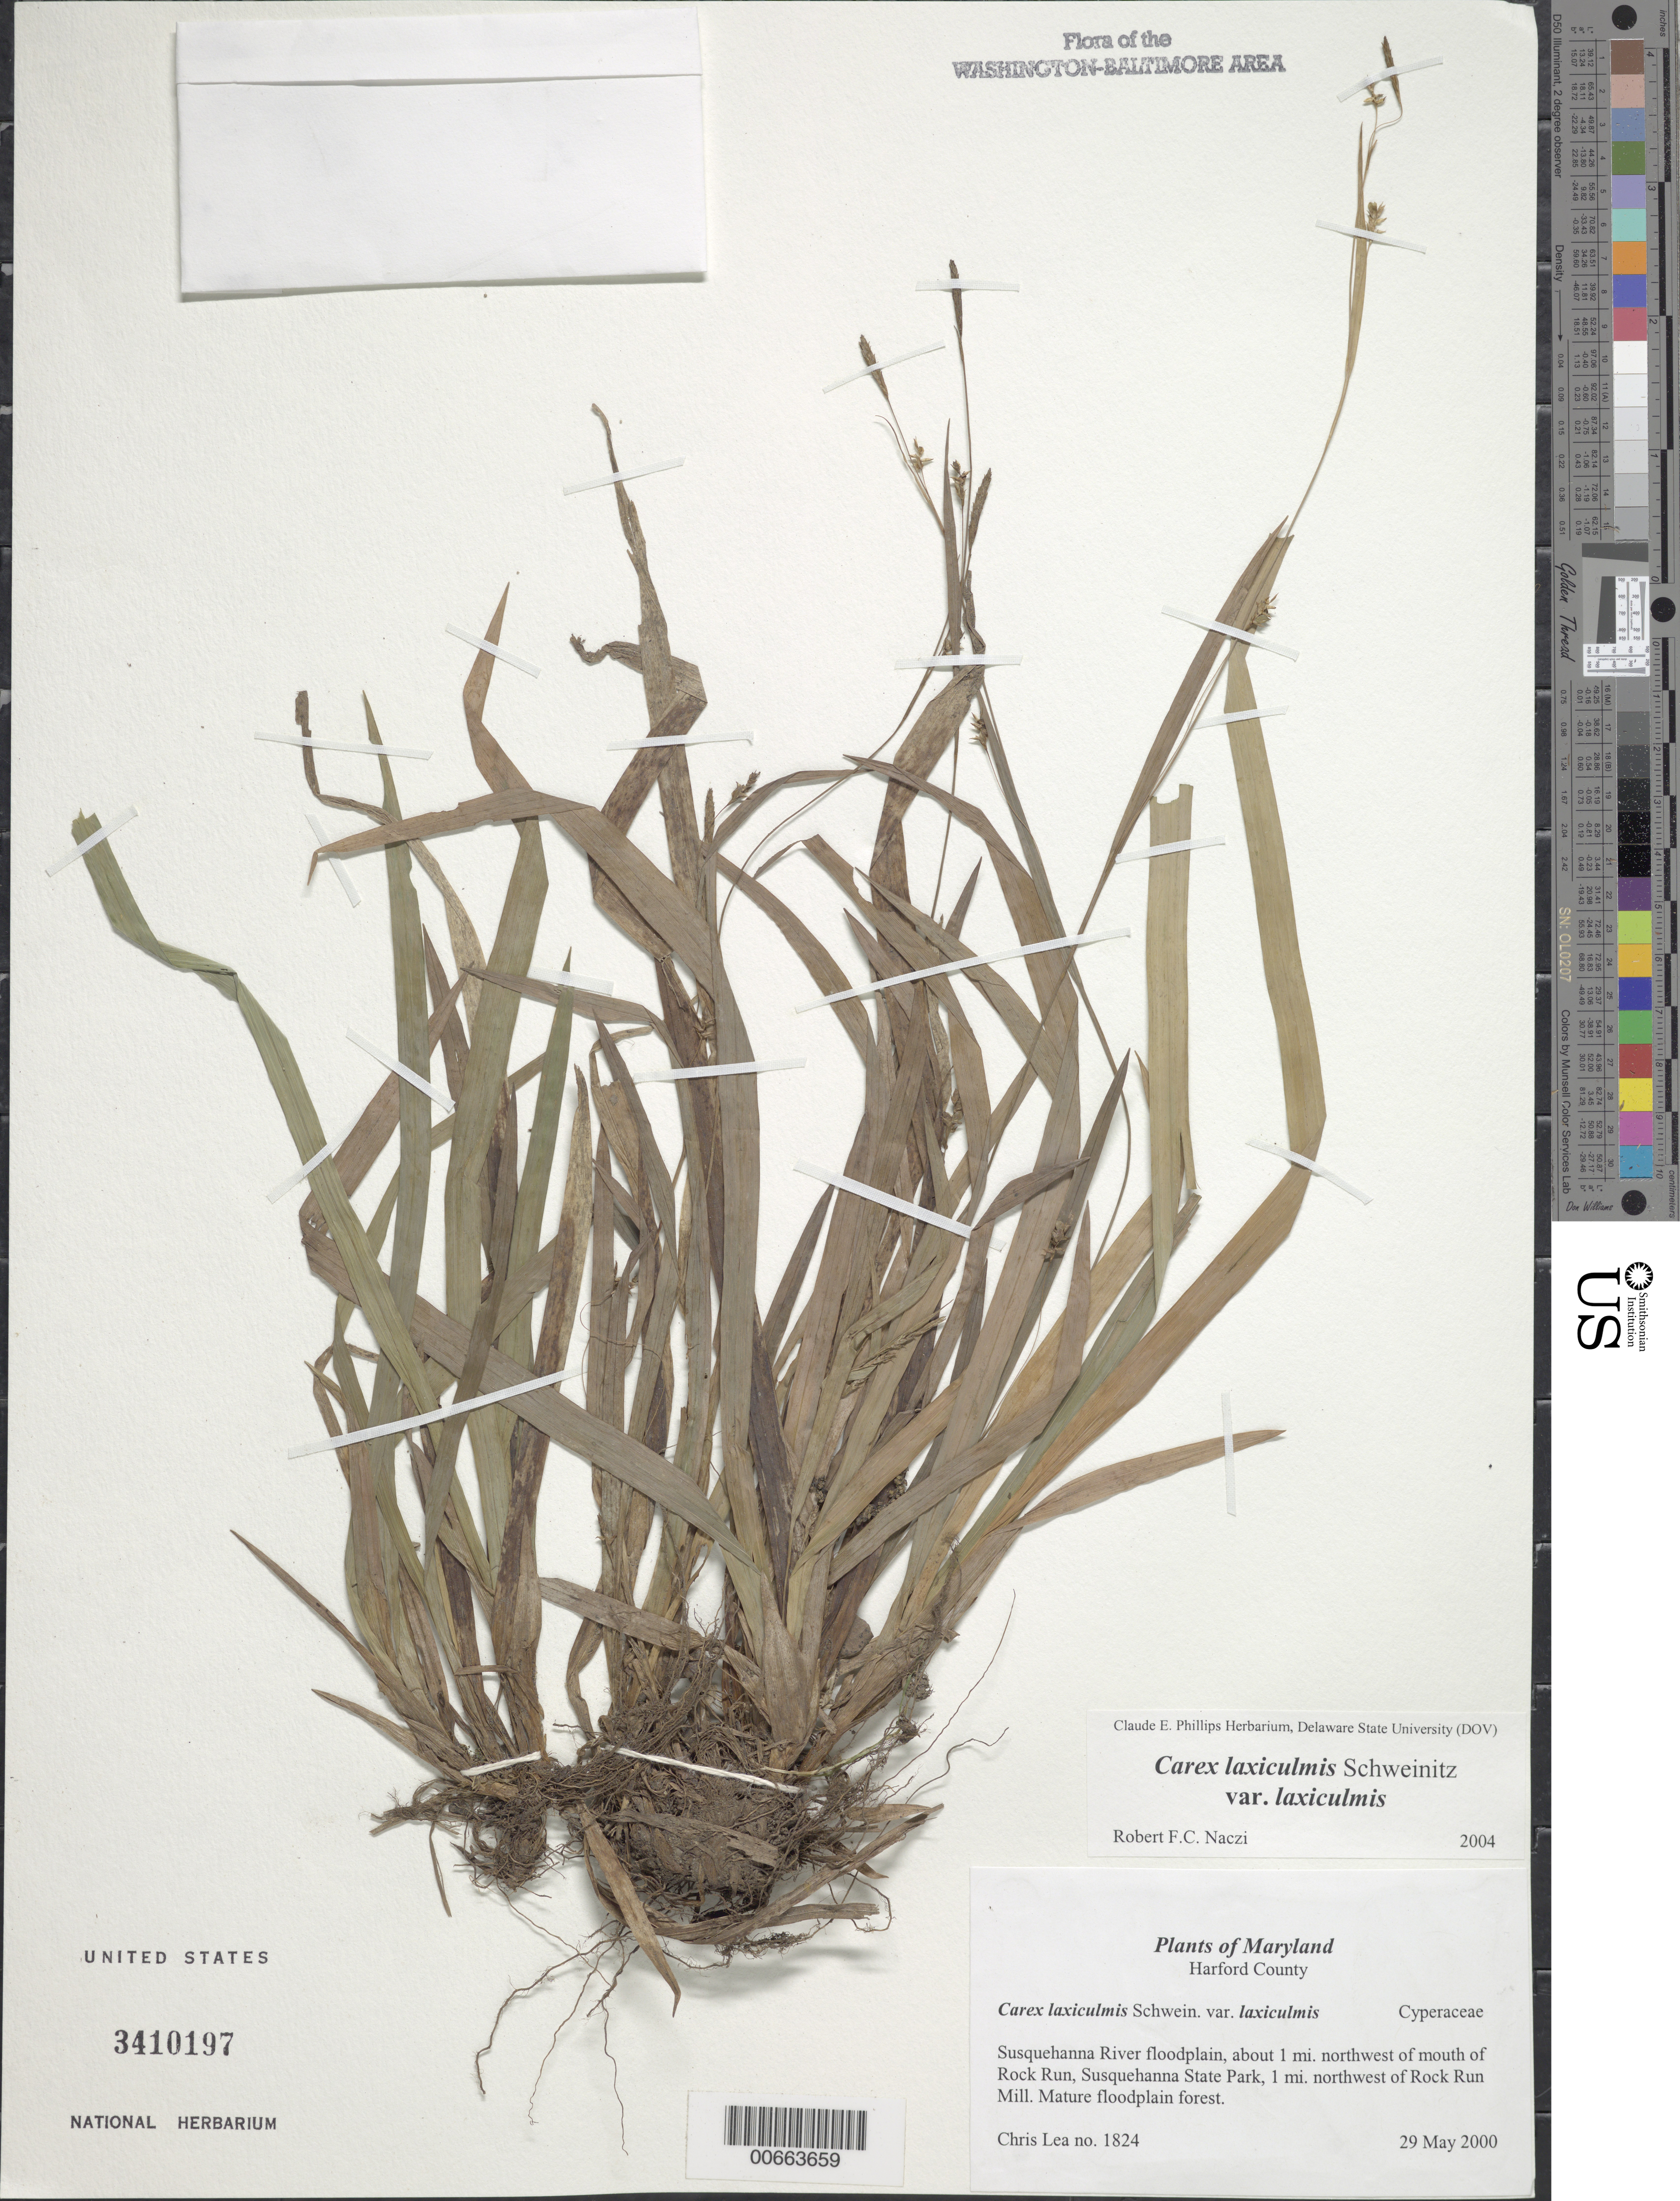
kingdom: Plantae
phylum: Tracheophyta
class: Liliopsida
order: Poales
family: Cyperaceae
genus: Carex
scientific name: Carex laxiculmis var. copulata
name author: (L.H. Bailey) Fernald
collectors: C. Lea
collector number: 1824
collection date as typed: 29 May 2000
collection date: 2000-05-29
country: United States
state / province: Maryland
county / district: Harford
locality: Susquehanna River floodplain, 1 mi. northwest of mouth of Rock Run, Susquehanna State Park, 1 mi. northwest of Rock Run Mill.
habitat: Mature floodplain forest.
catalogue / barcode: US 3410197